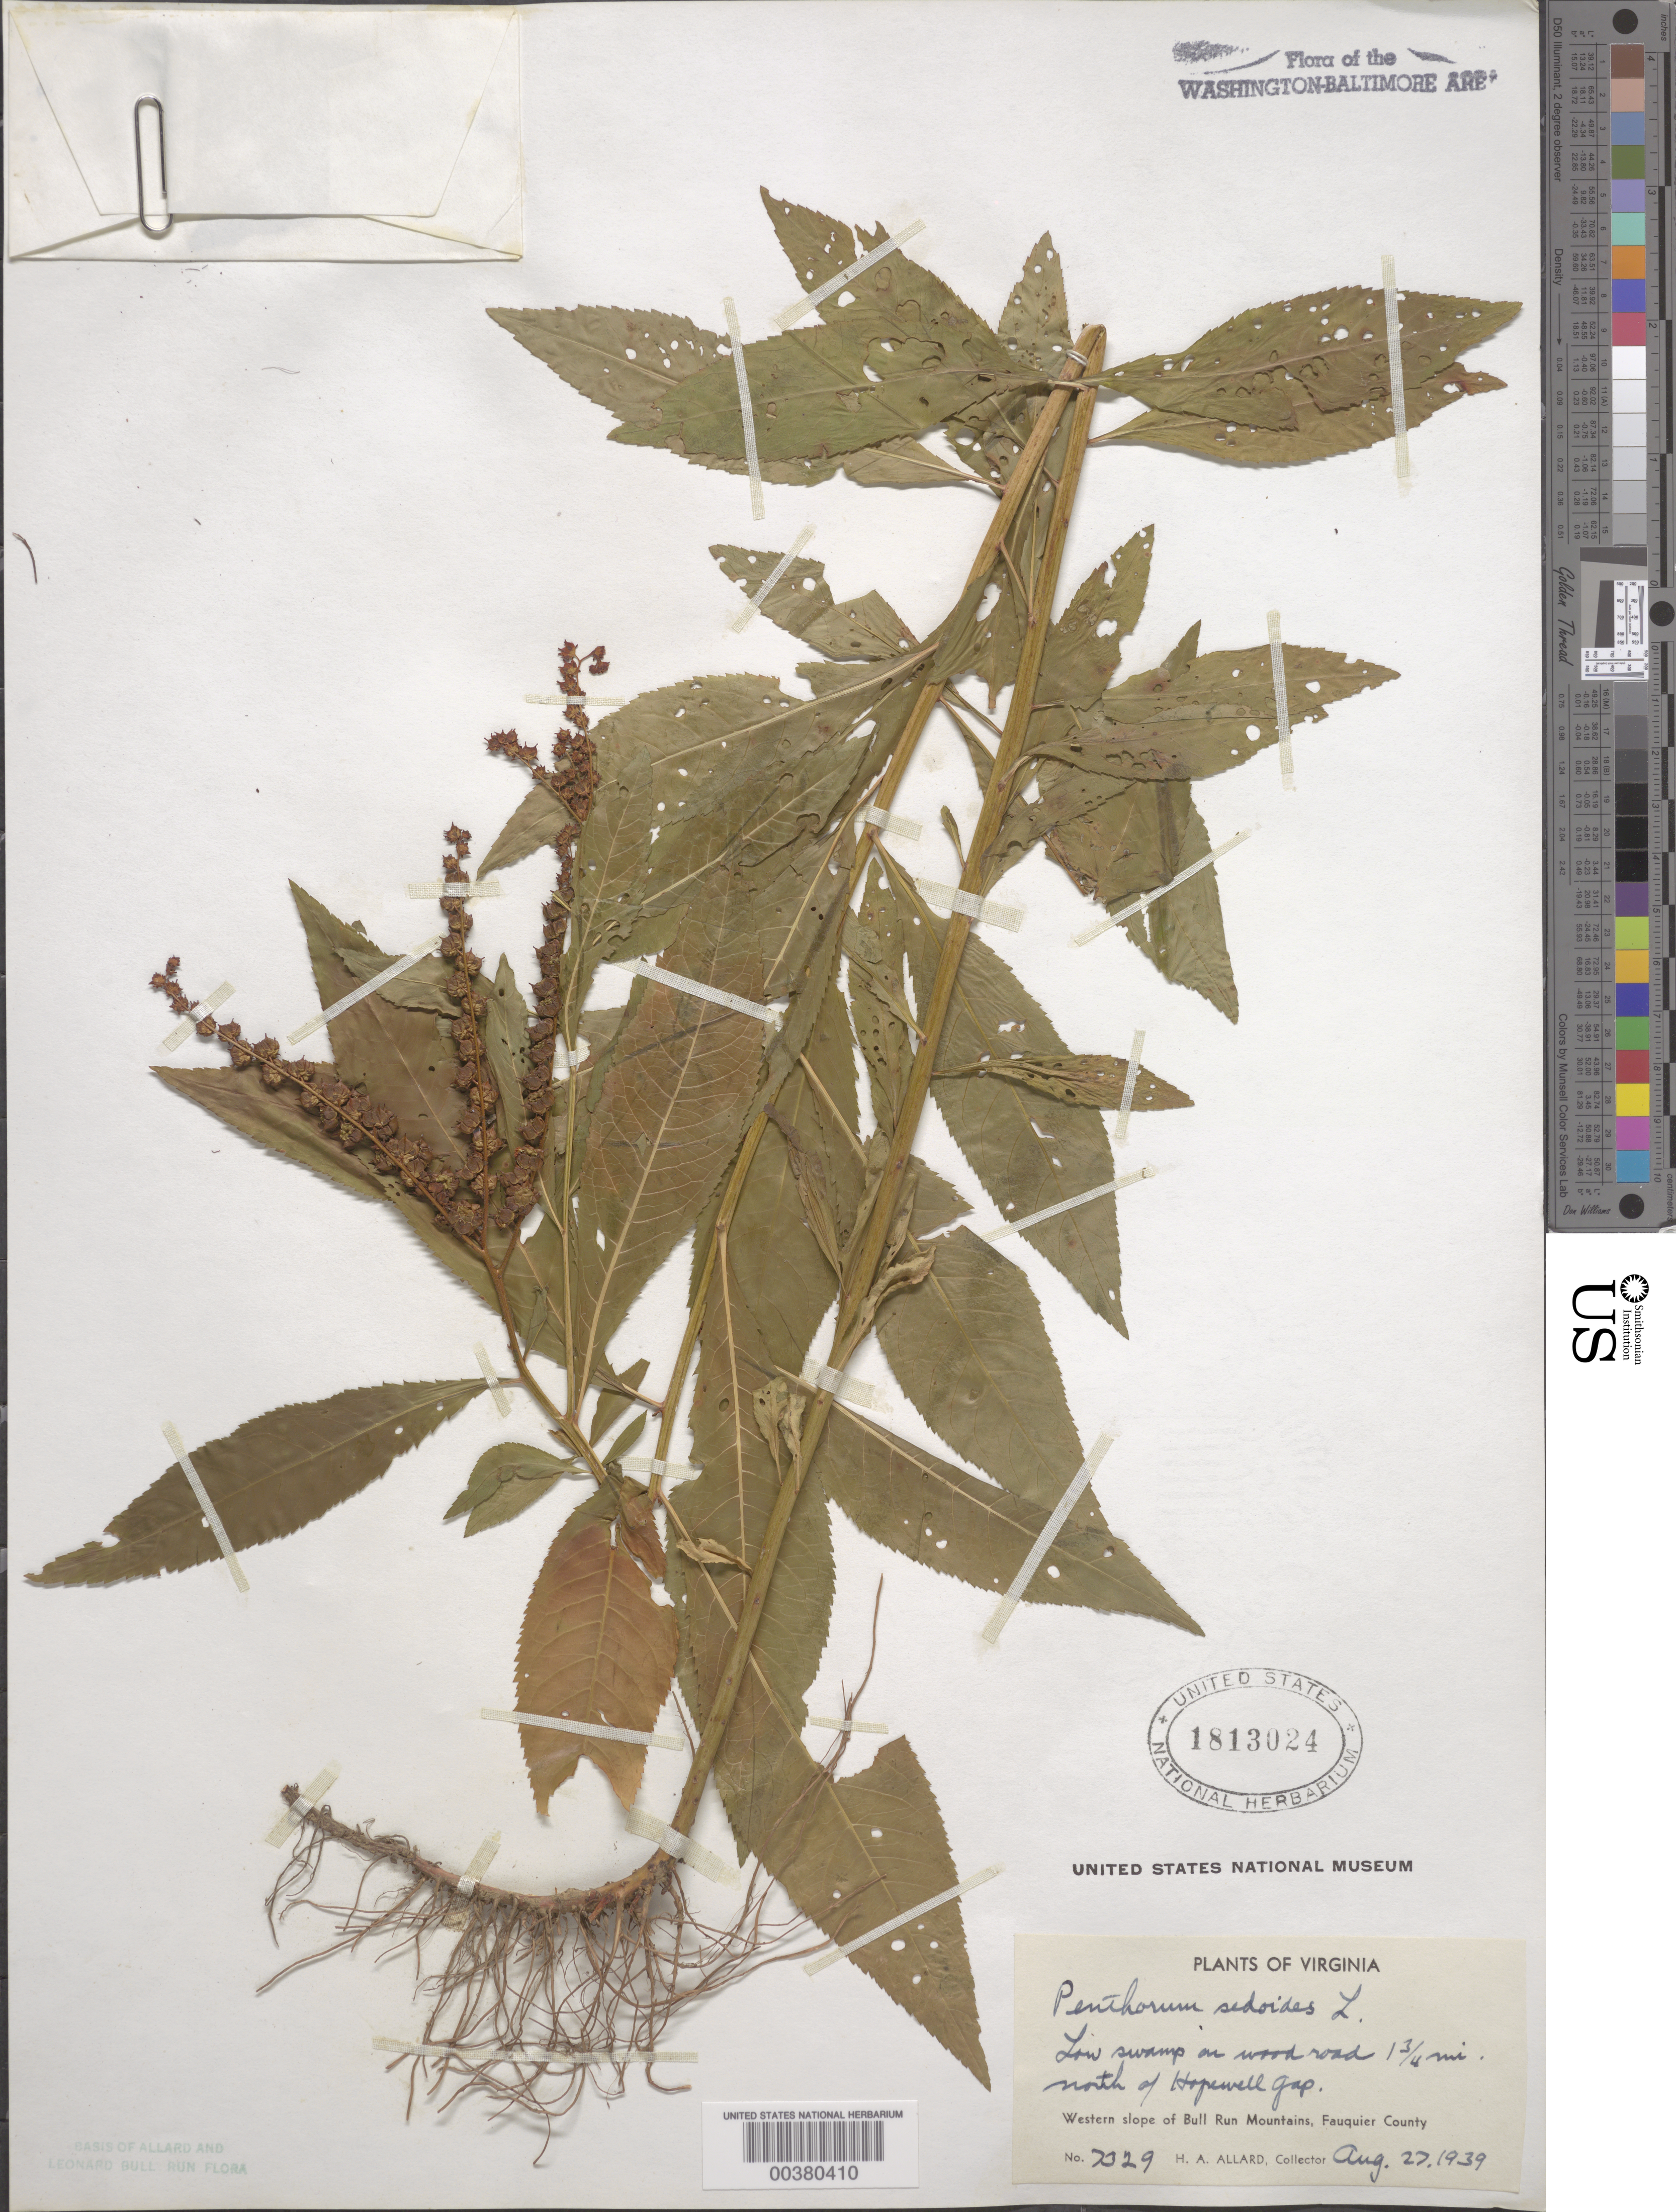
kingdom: Plantae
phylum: Tracheophyta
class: Magnoliopsida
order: Saxifragales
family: Penthoraceae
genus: Penthorum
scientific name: Penthorum sedoides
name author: L.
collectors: H. A. Allard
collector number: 7329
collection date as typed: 27 Aug 1939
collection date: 1939-08-27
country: United States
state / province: Virginia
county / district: Fauquier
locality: North of Hopewell Gap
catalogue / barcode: US 1813024